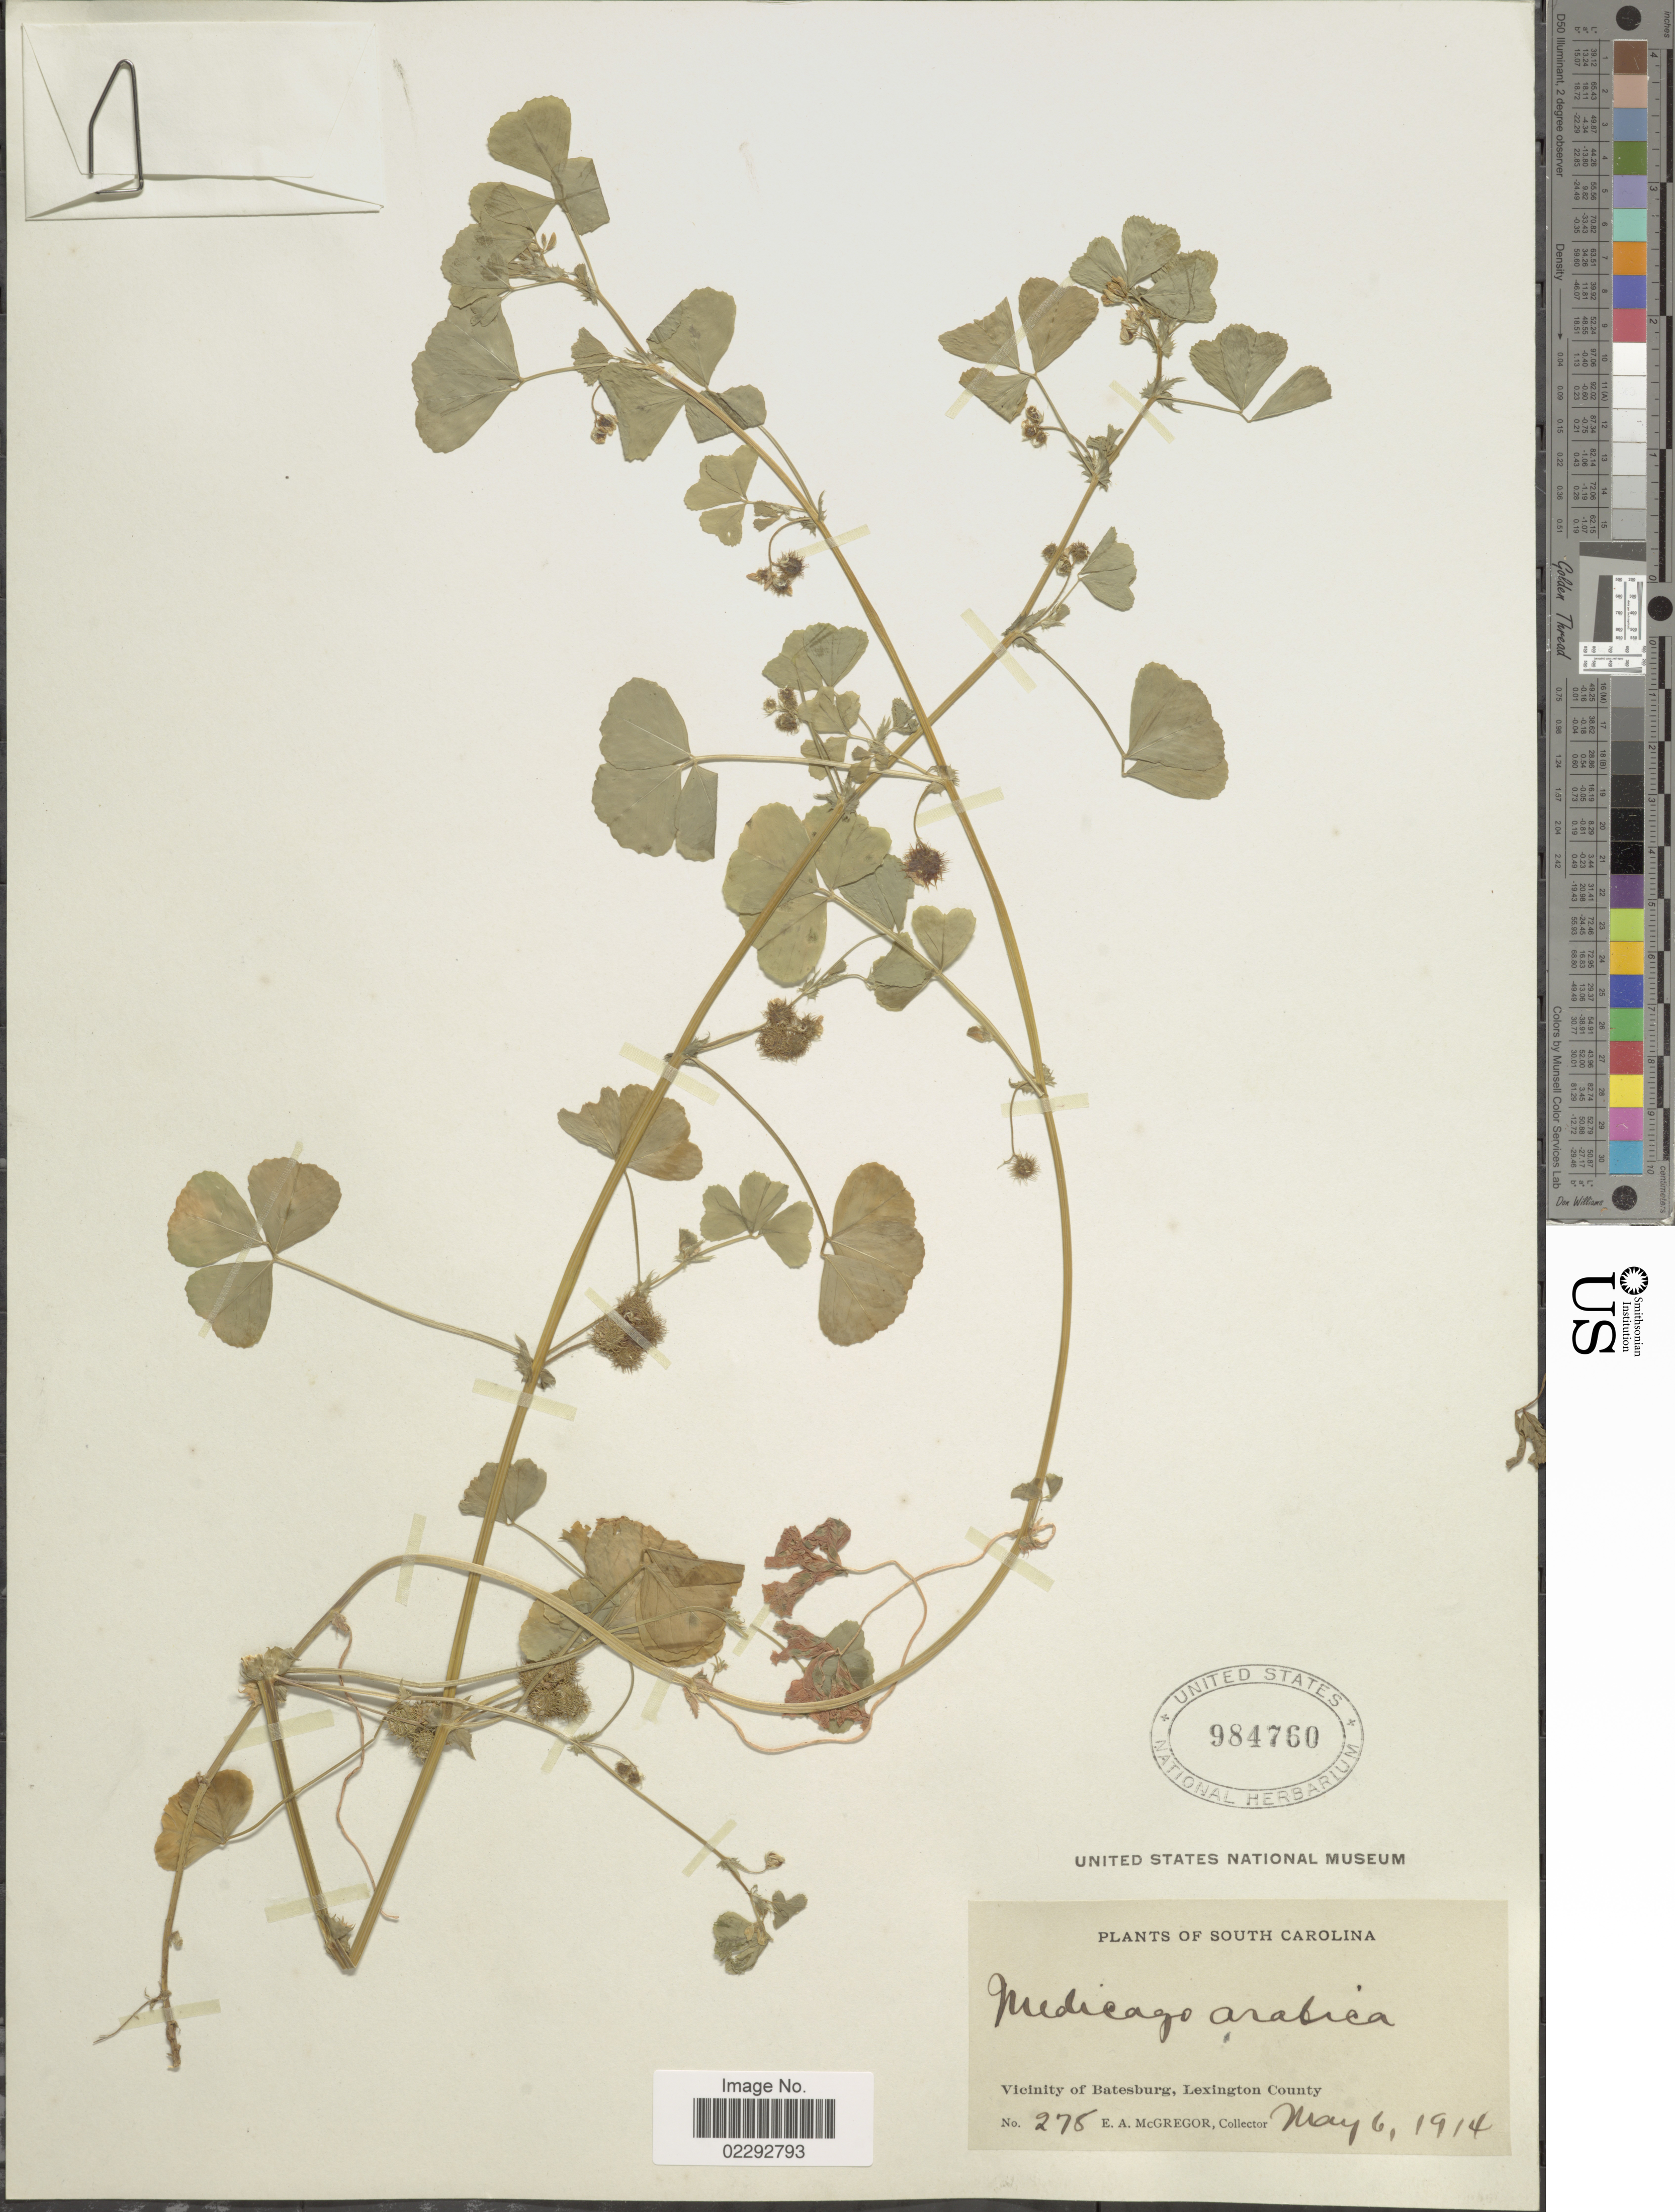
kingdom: Plantae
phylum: Tracheophyta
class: Magnoliopsida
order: Fabales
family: Fabaceae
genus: Medicago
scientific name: Medicago denticulata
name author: Willd.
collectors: E. A. McGregor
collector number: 275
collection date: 1914-05-06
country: United States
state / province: South Carolina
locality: Vicinity of Batesburg, Lexington County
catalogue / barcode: US 984760